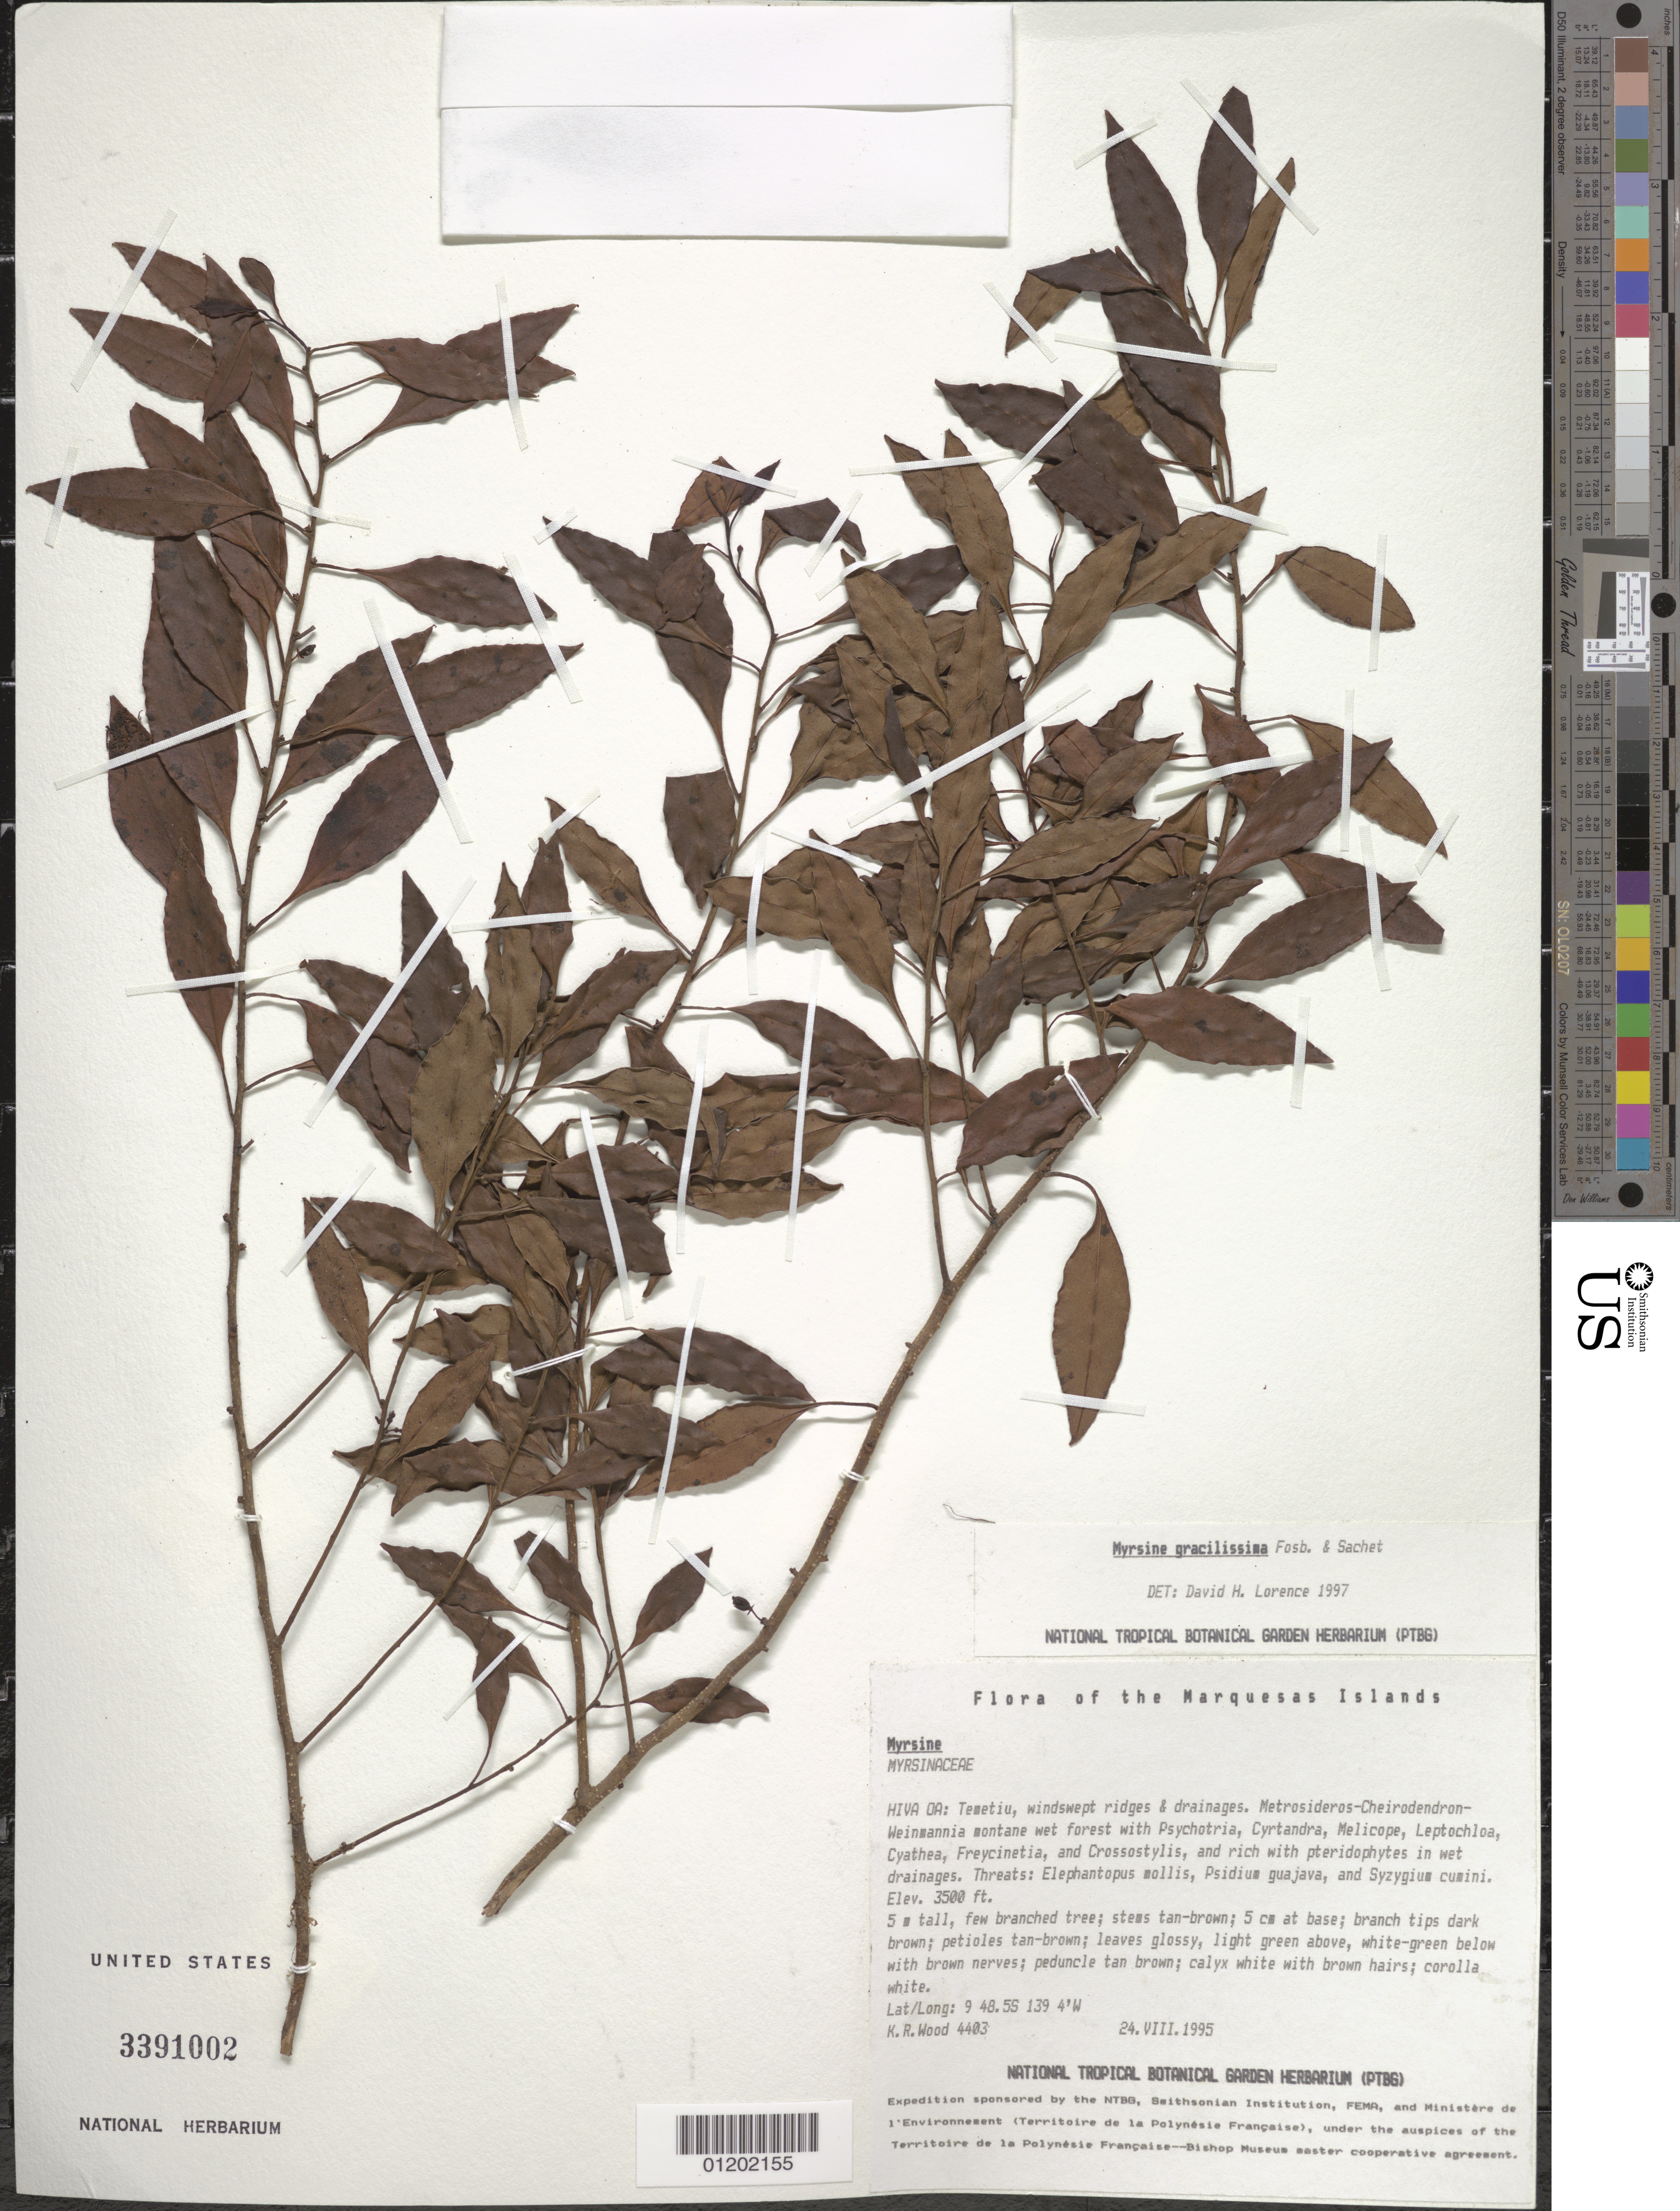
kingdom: Plantae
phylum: Tracheophyta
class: Magnoliopsida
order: Ericales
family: Primulaceae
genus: Myrsine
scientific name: Myrsine gracilissima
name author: Fosberg & Sachet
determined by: Wagner, W. L., (BOT), Smithsonian Institution - National Museum of Natural History (UNITED STATES)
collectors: K. R. Wood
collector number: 4403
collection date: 1995-08-24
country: French Polynesia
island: Hiva Oa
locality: Temetiu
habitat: Windswept ridges and drainages, in Metrosideros - Cheirodendron - Weinmannia montane wet forest and Cyathea - Freycinetia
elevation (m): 1067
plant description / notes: Elaphantopsis mollis, Psidium guajava, Syzygium cuminii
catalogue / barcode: US 3391002